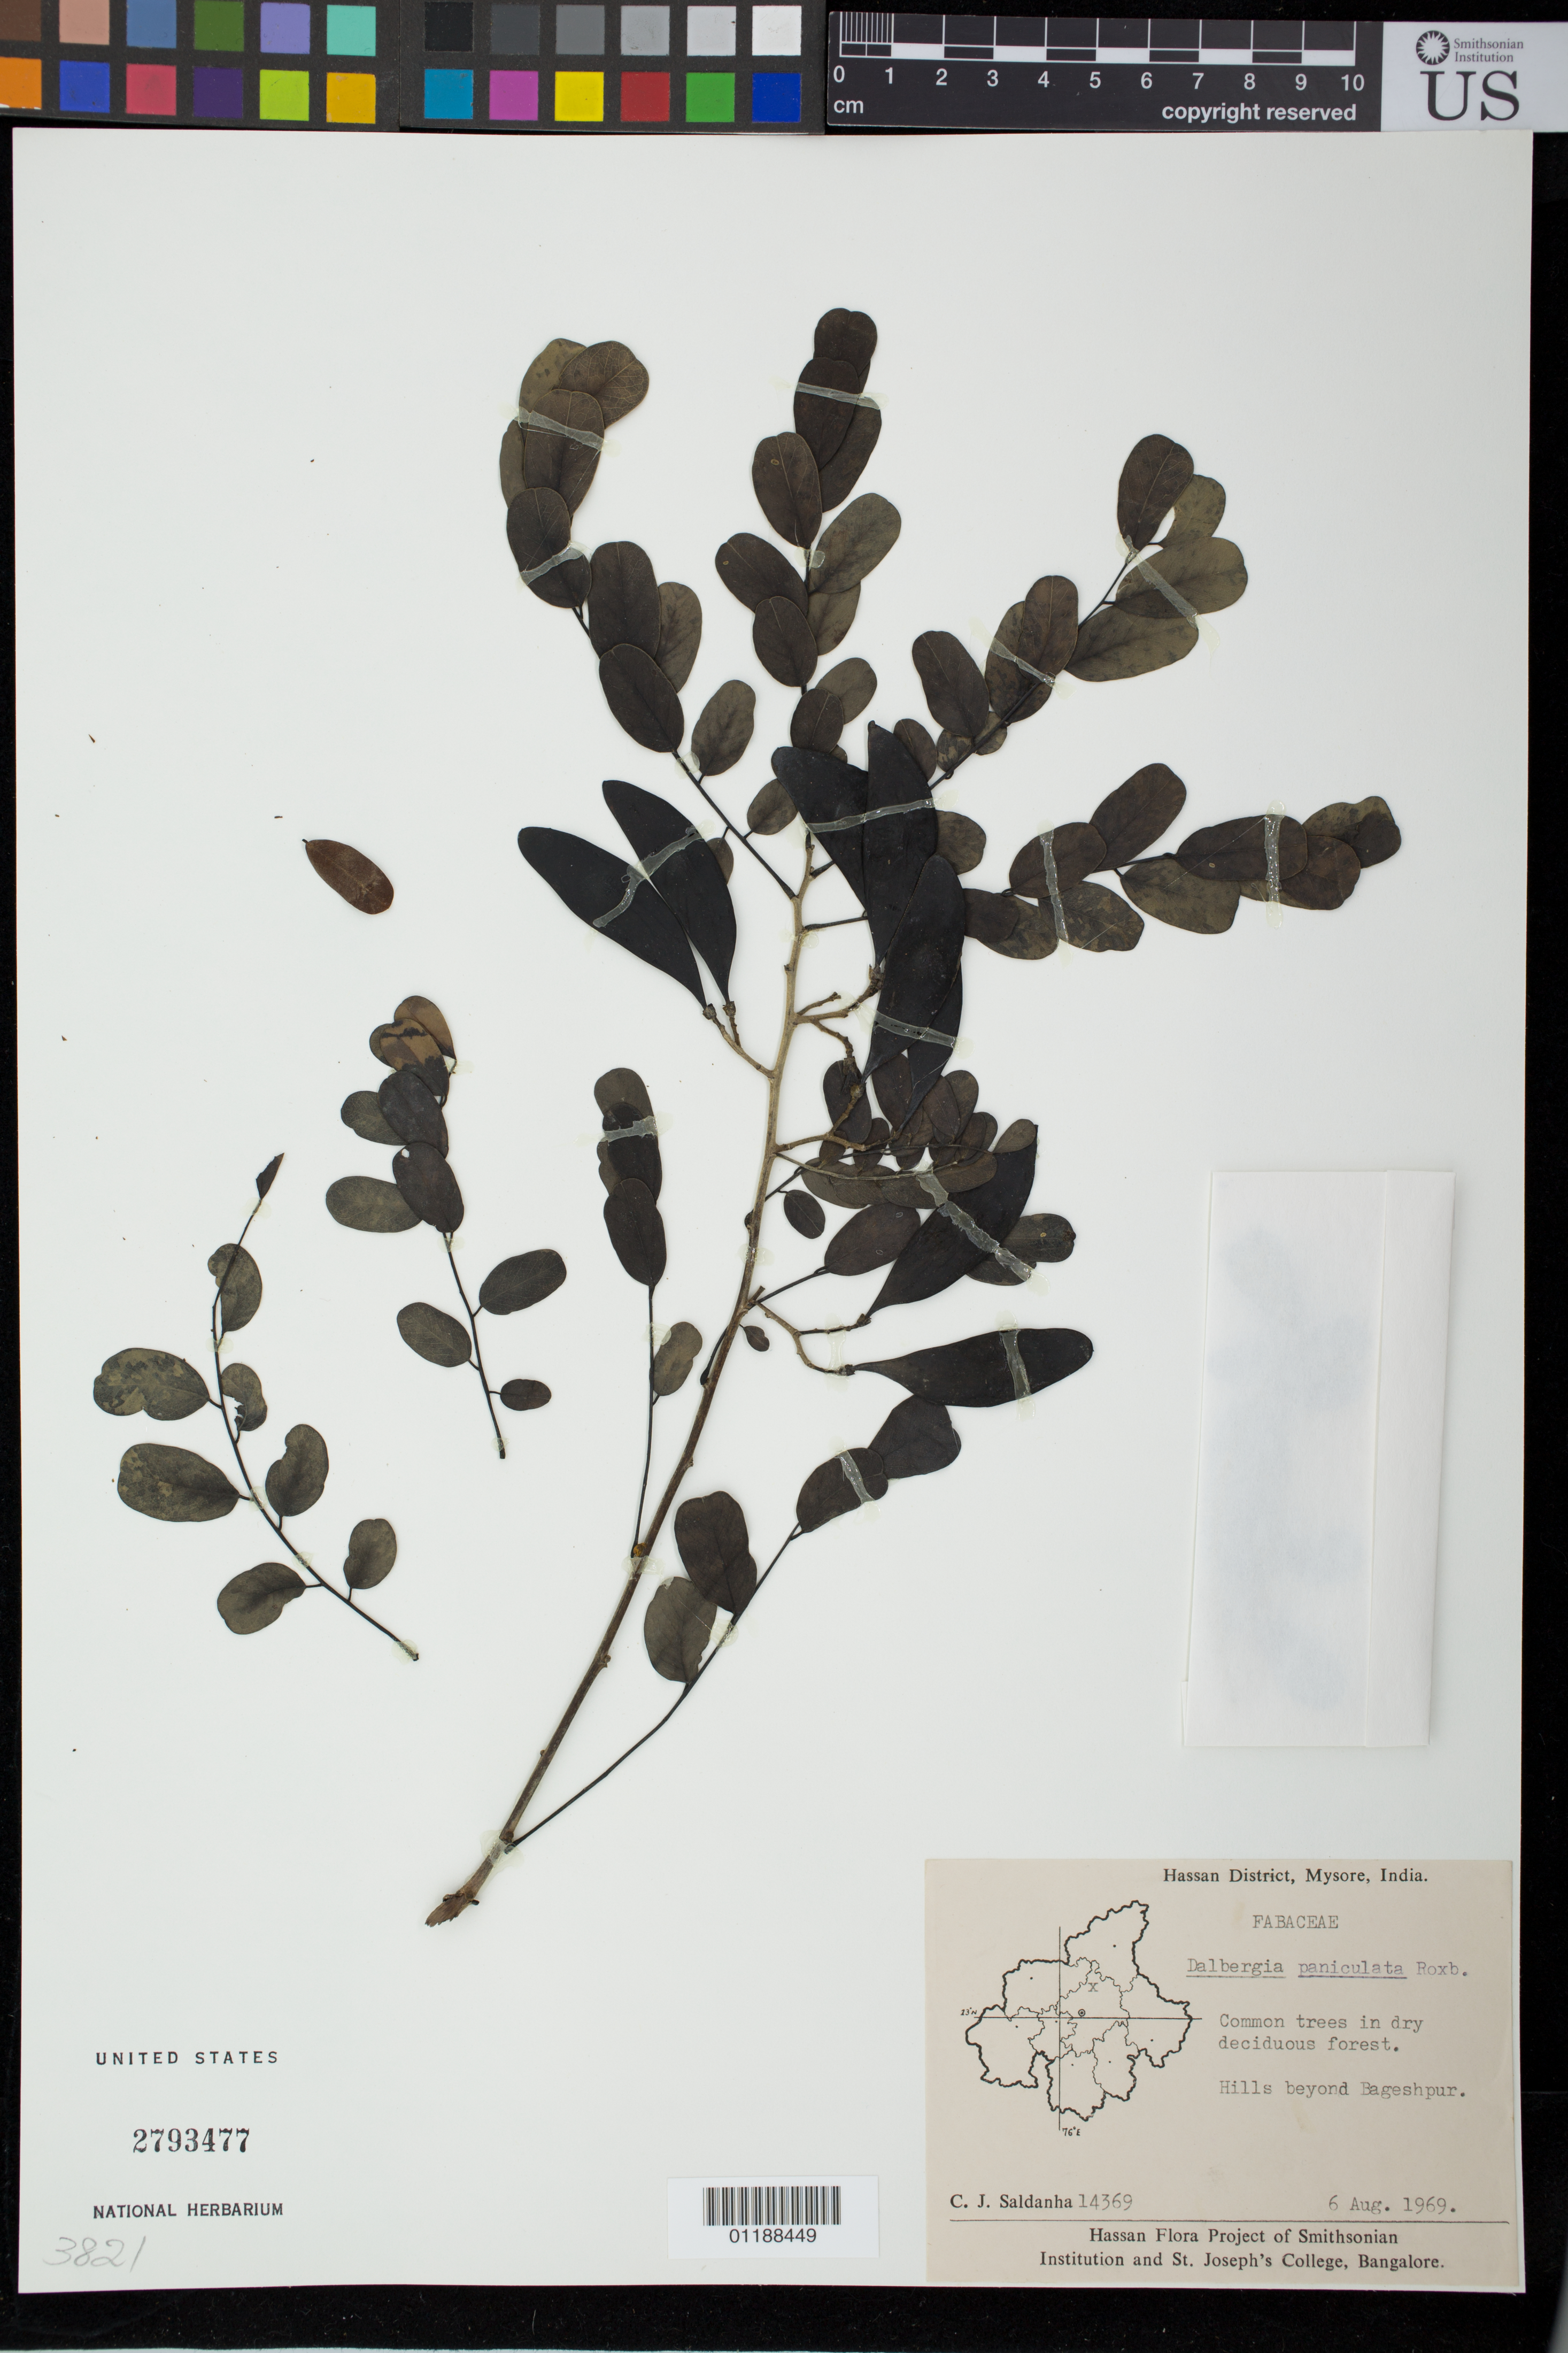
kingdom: Plantae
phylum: Tracheophyta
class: Magnoliopsida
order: Fabales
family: Fabaceae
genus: Dalbergia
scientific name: Dalbergia paniculata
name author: Roxb.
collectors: C. J. Saldanha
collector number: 14369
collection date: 1969-08-06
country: India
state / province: Karnataka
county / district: Mysore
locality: Hills beyond Bageshpur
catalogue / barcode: US 2793477